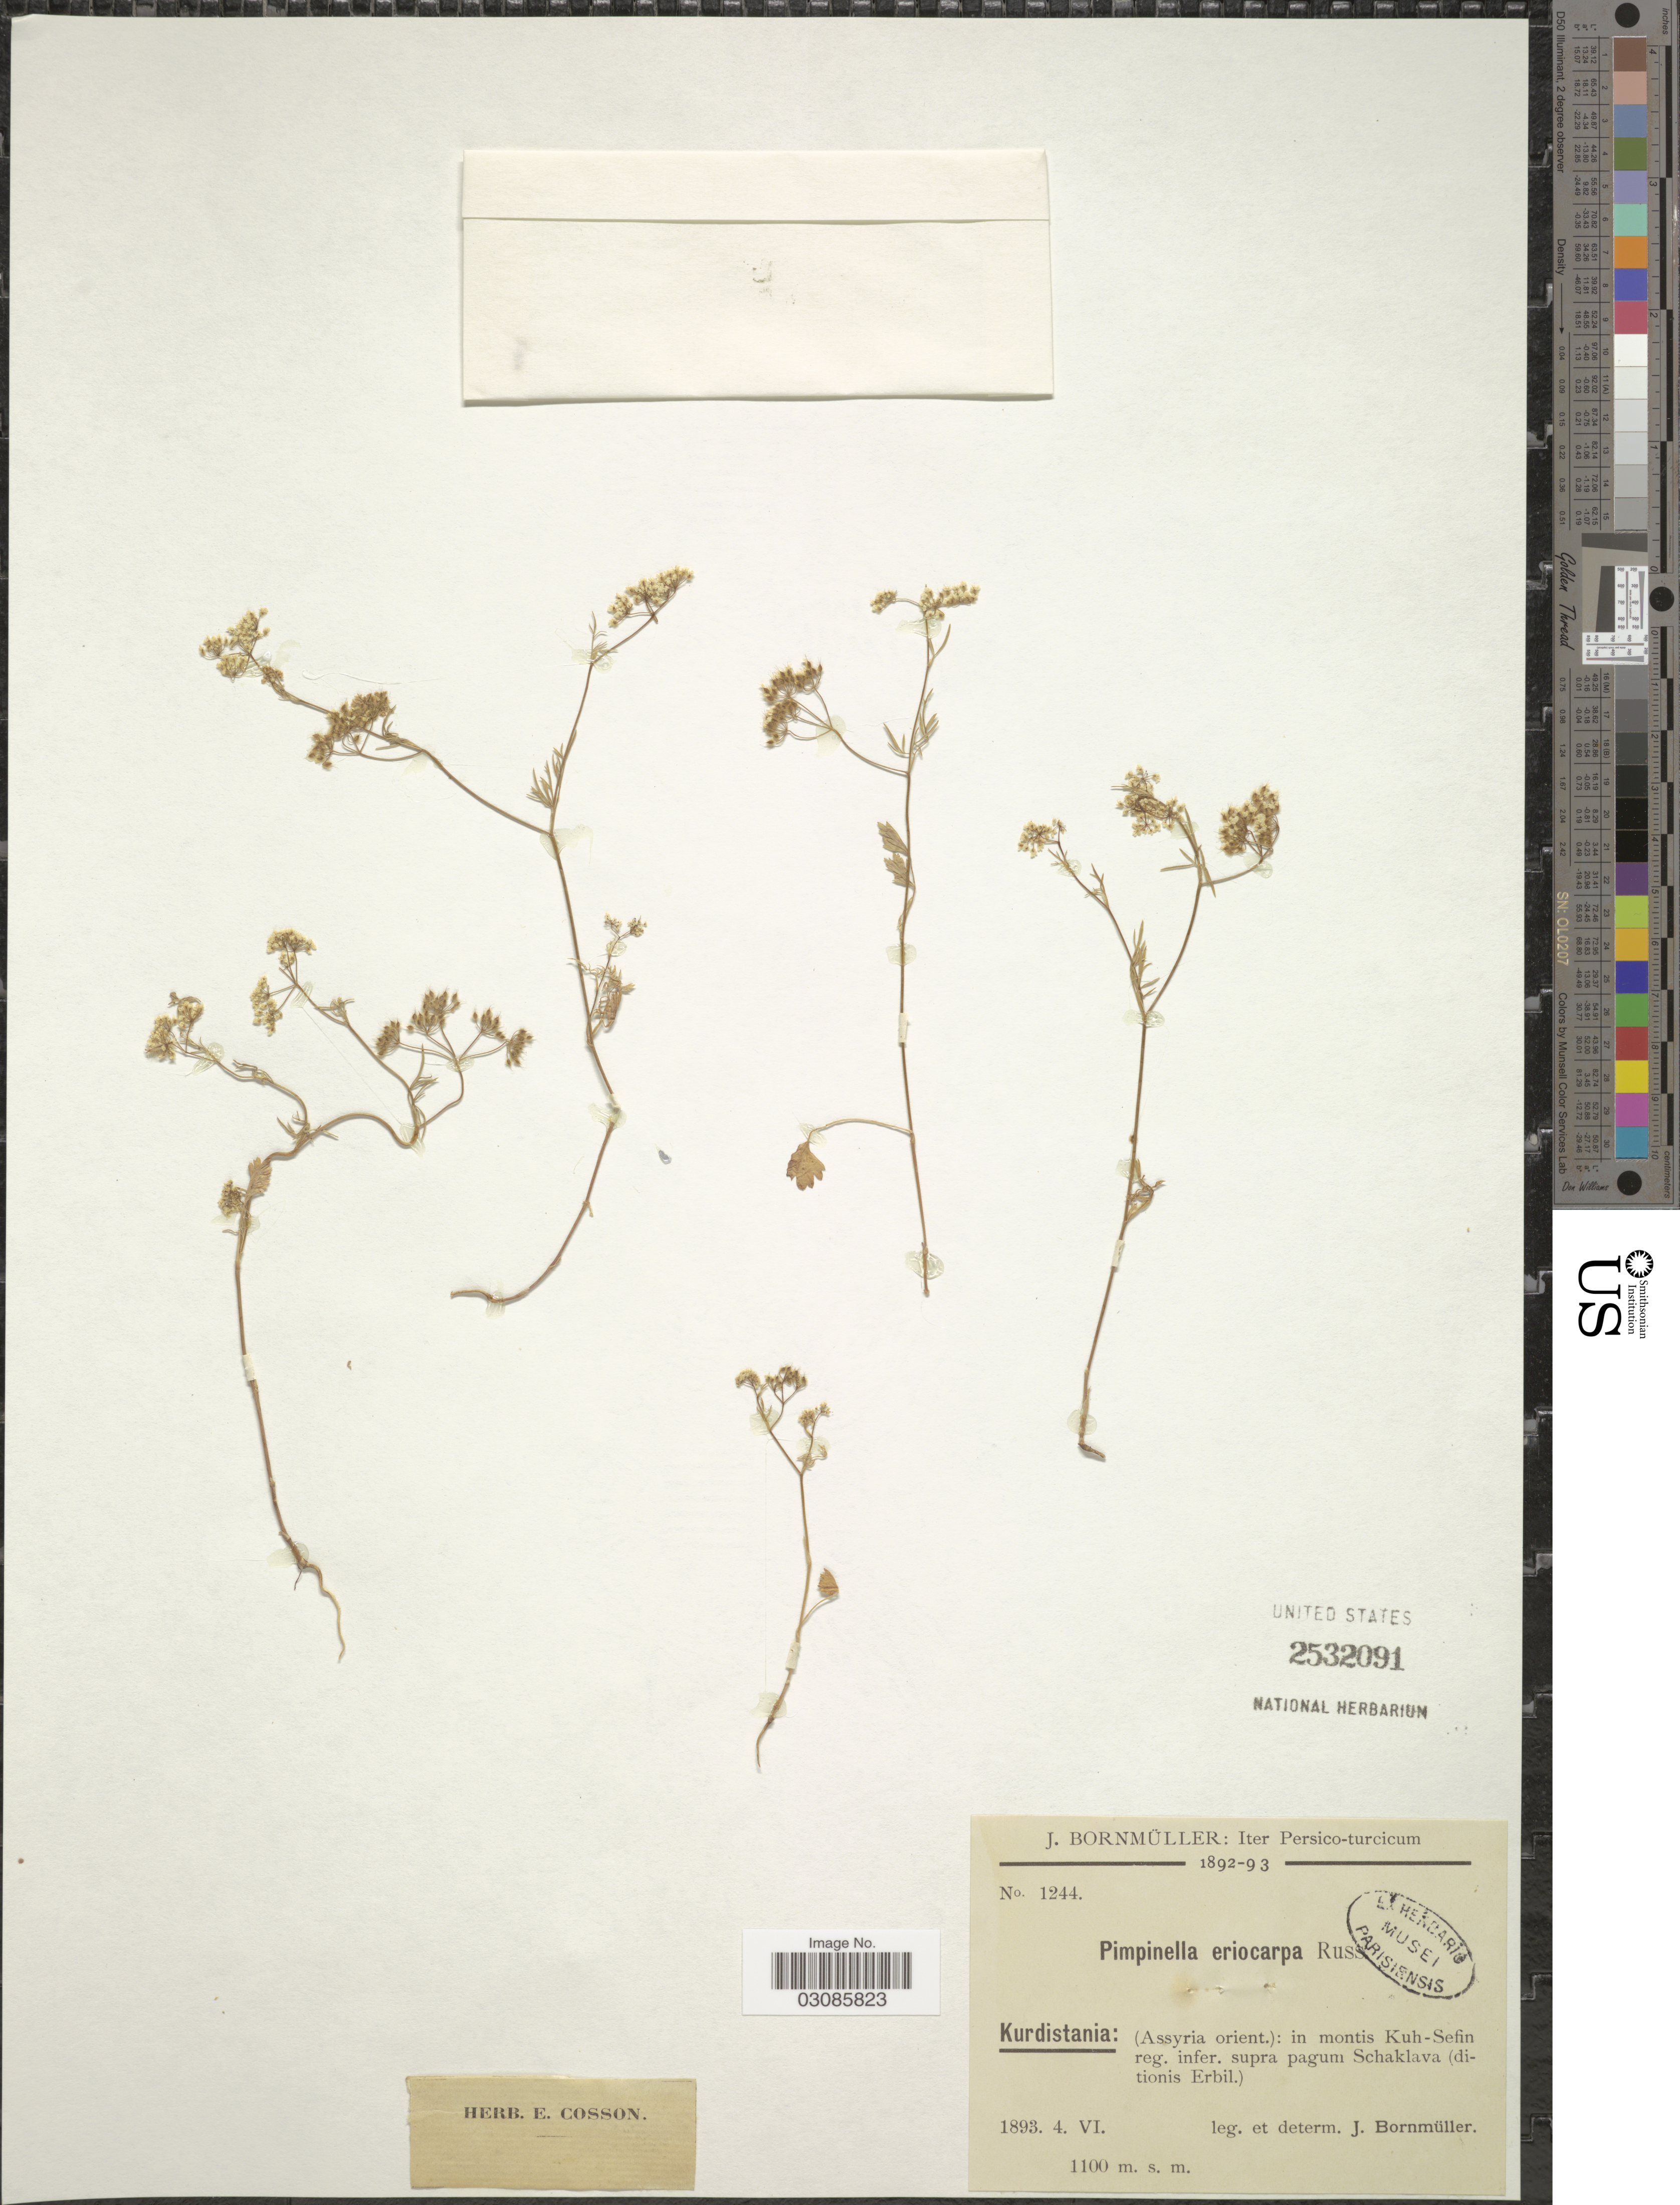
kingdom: Plantae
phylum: Tracheophyta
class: Magnoliopsida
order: Apiales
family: Apiaceae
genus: Pimpinella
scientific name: Pimpinella eriocarpa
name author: Banks & Sol.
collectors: J. Bornmüller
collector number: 1244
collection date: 1893-06-04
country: Iran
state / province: Kurdistan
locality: Kurdistania: (Assyria orient.): in montis Kuh-Sefin reg. infer. supra pagum Schaklava (ditionis Erbil).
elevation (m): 1100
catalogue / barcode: US 2532091